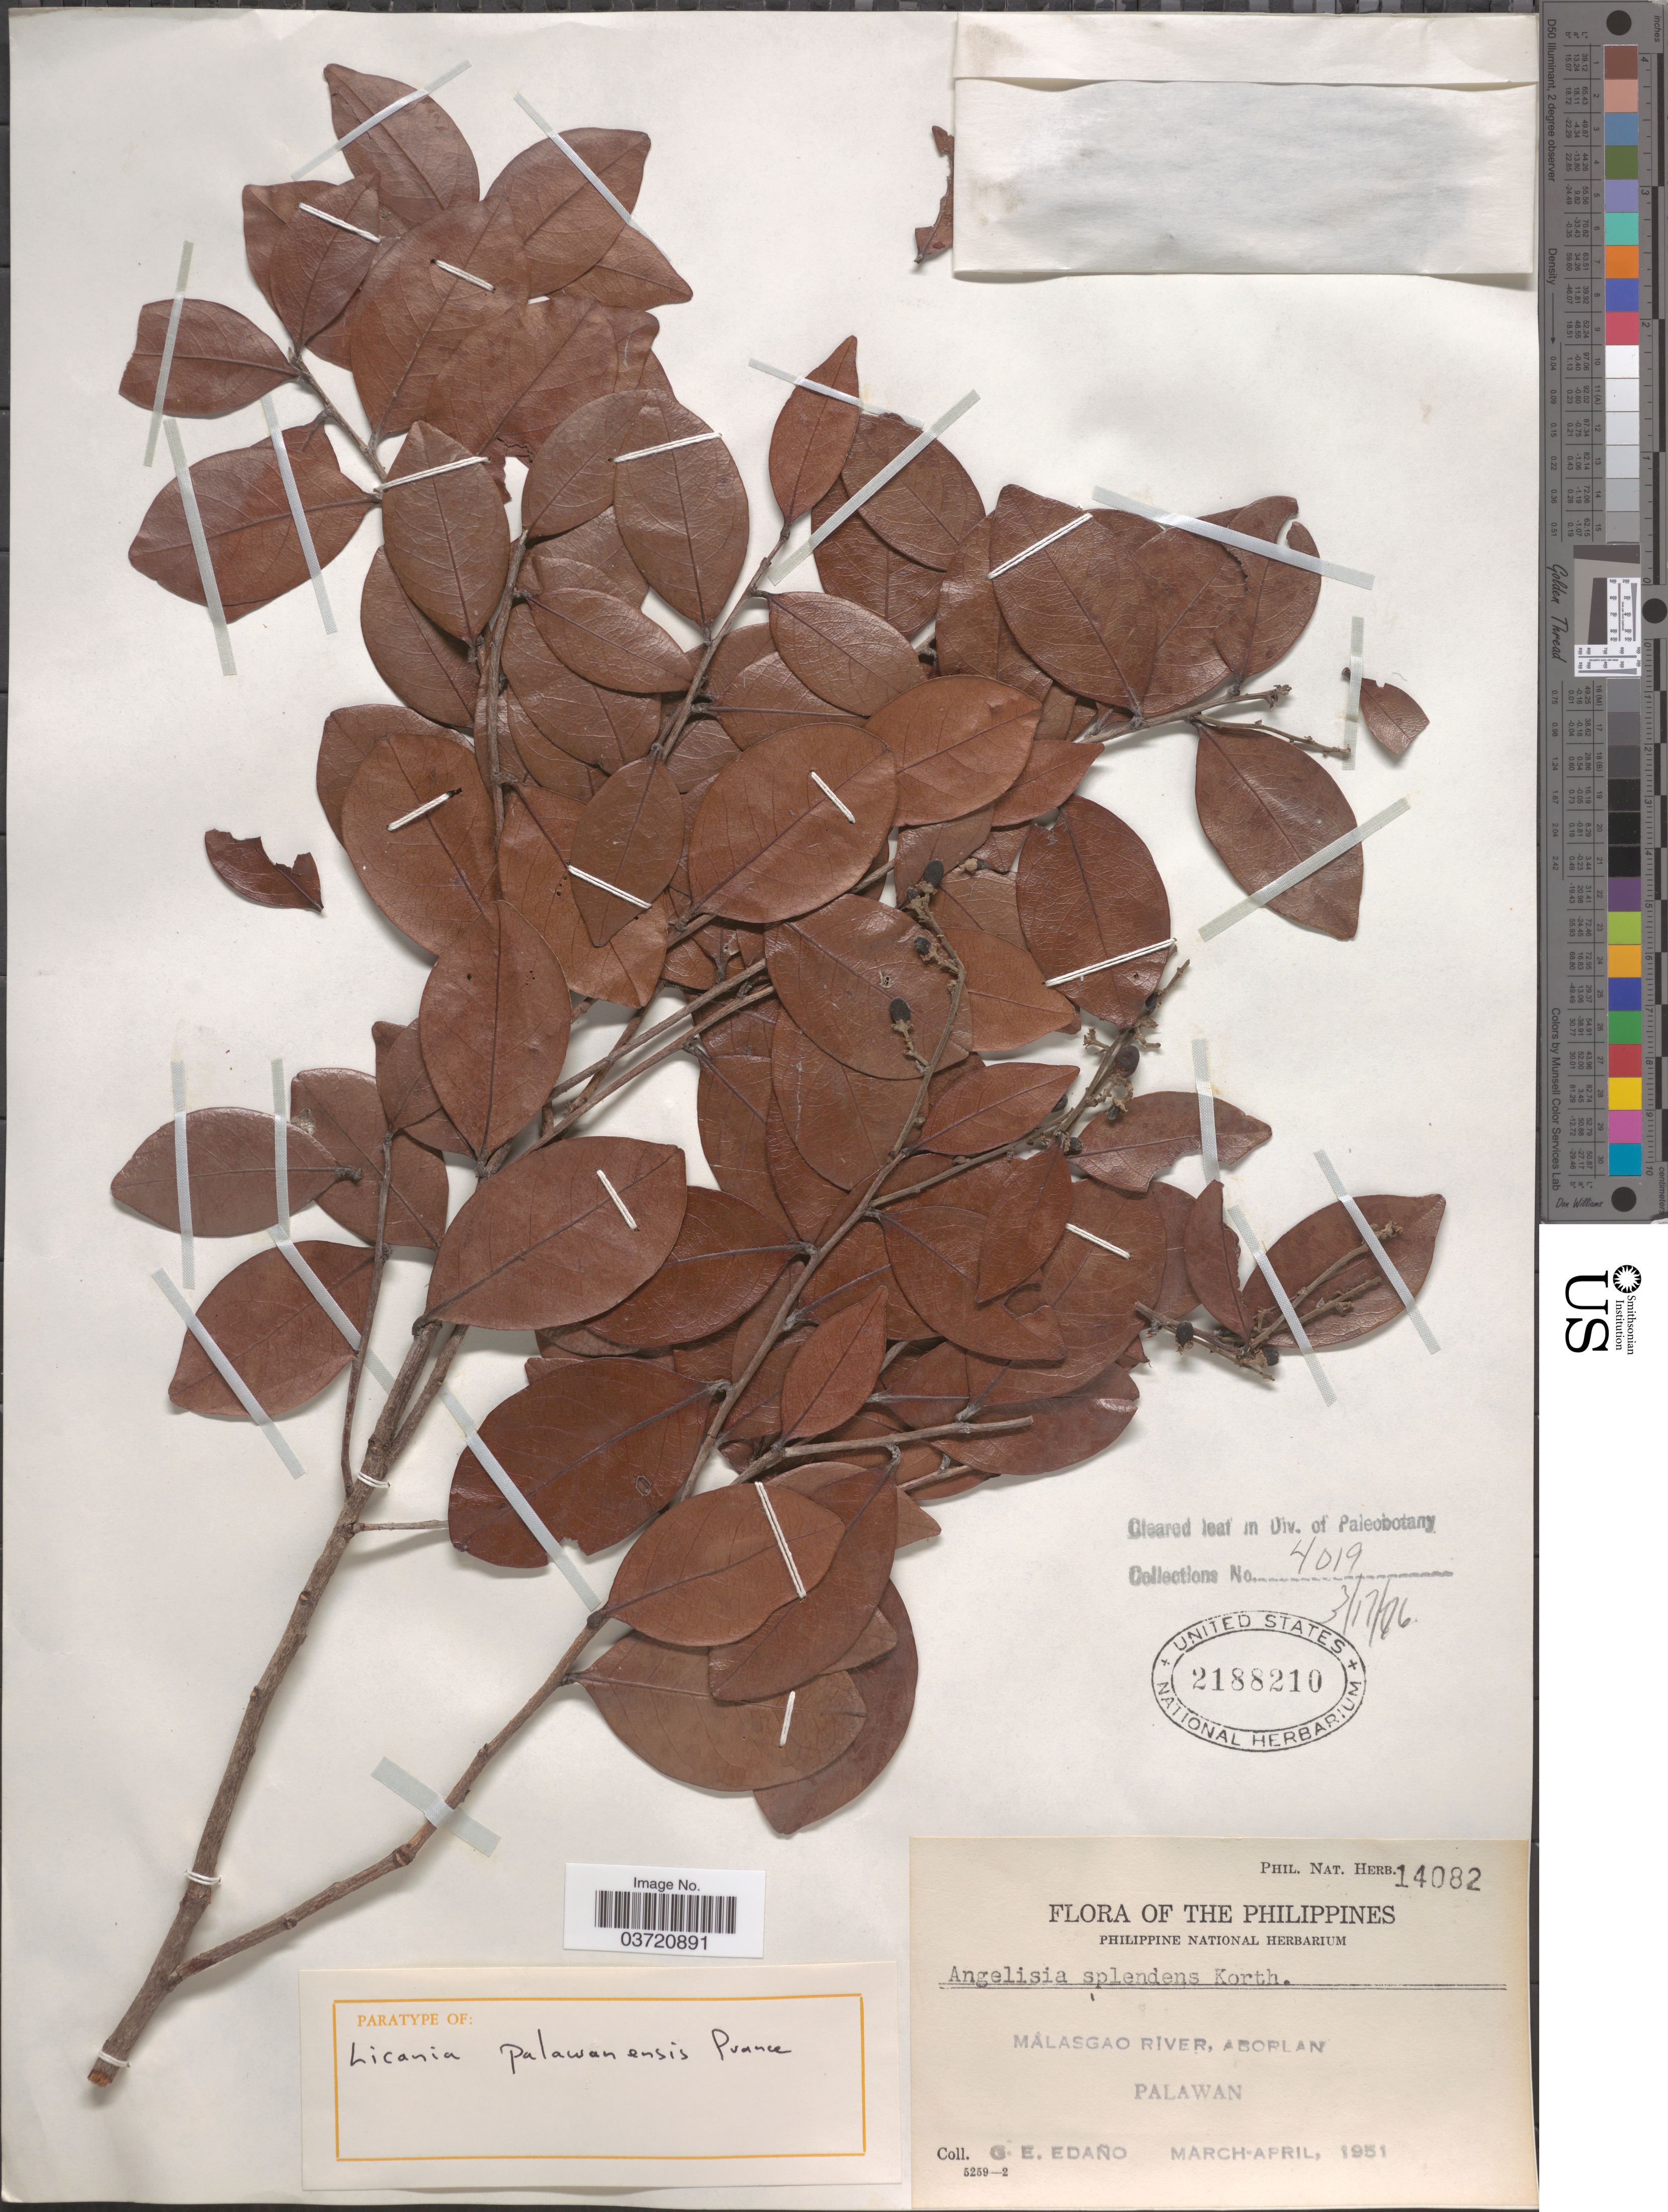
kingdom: Plantae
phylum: Tracheophyta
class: Magnoliopsida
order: Malpighiales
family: Chrysobalanaceae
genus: Licania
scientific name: Licania palawanensis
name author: Prance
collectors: G. E. Edaño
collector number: Phil. Nat. Herb. 14082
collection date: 1951-03/1951-04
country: Philippines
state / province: Mimaropa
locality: Malasgao River, Aborlan. Palawan.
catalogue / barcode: US 2188210